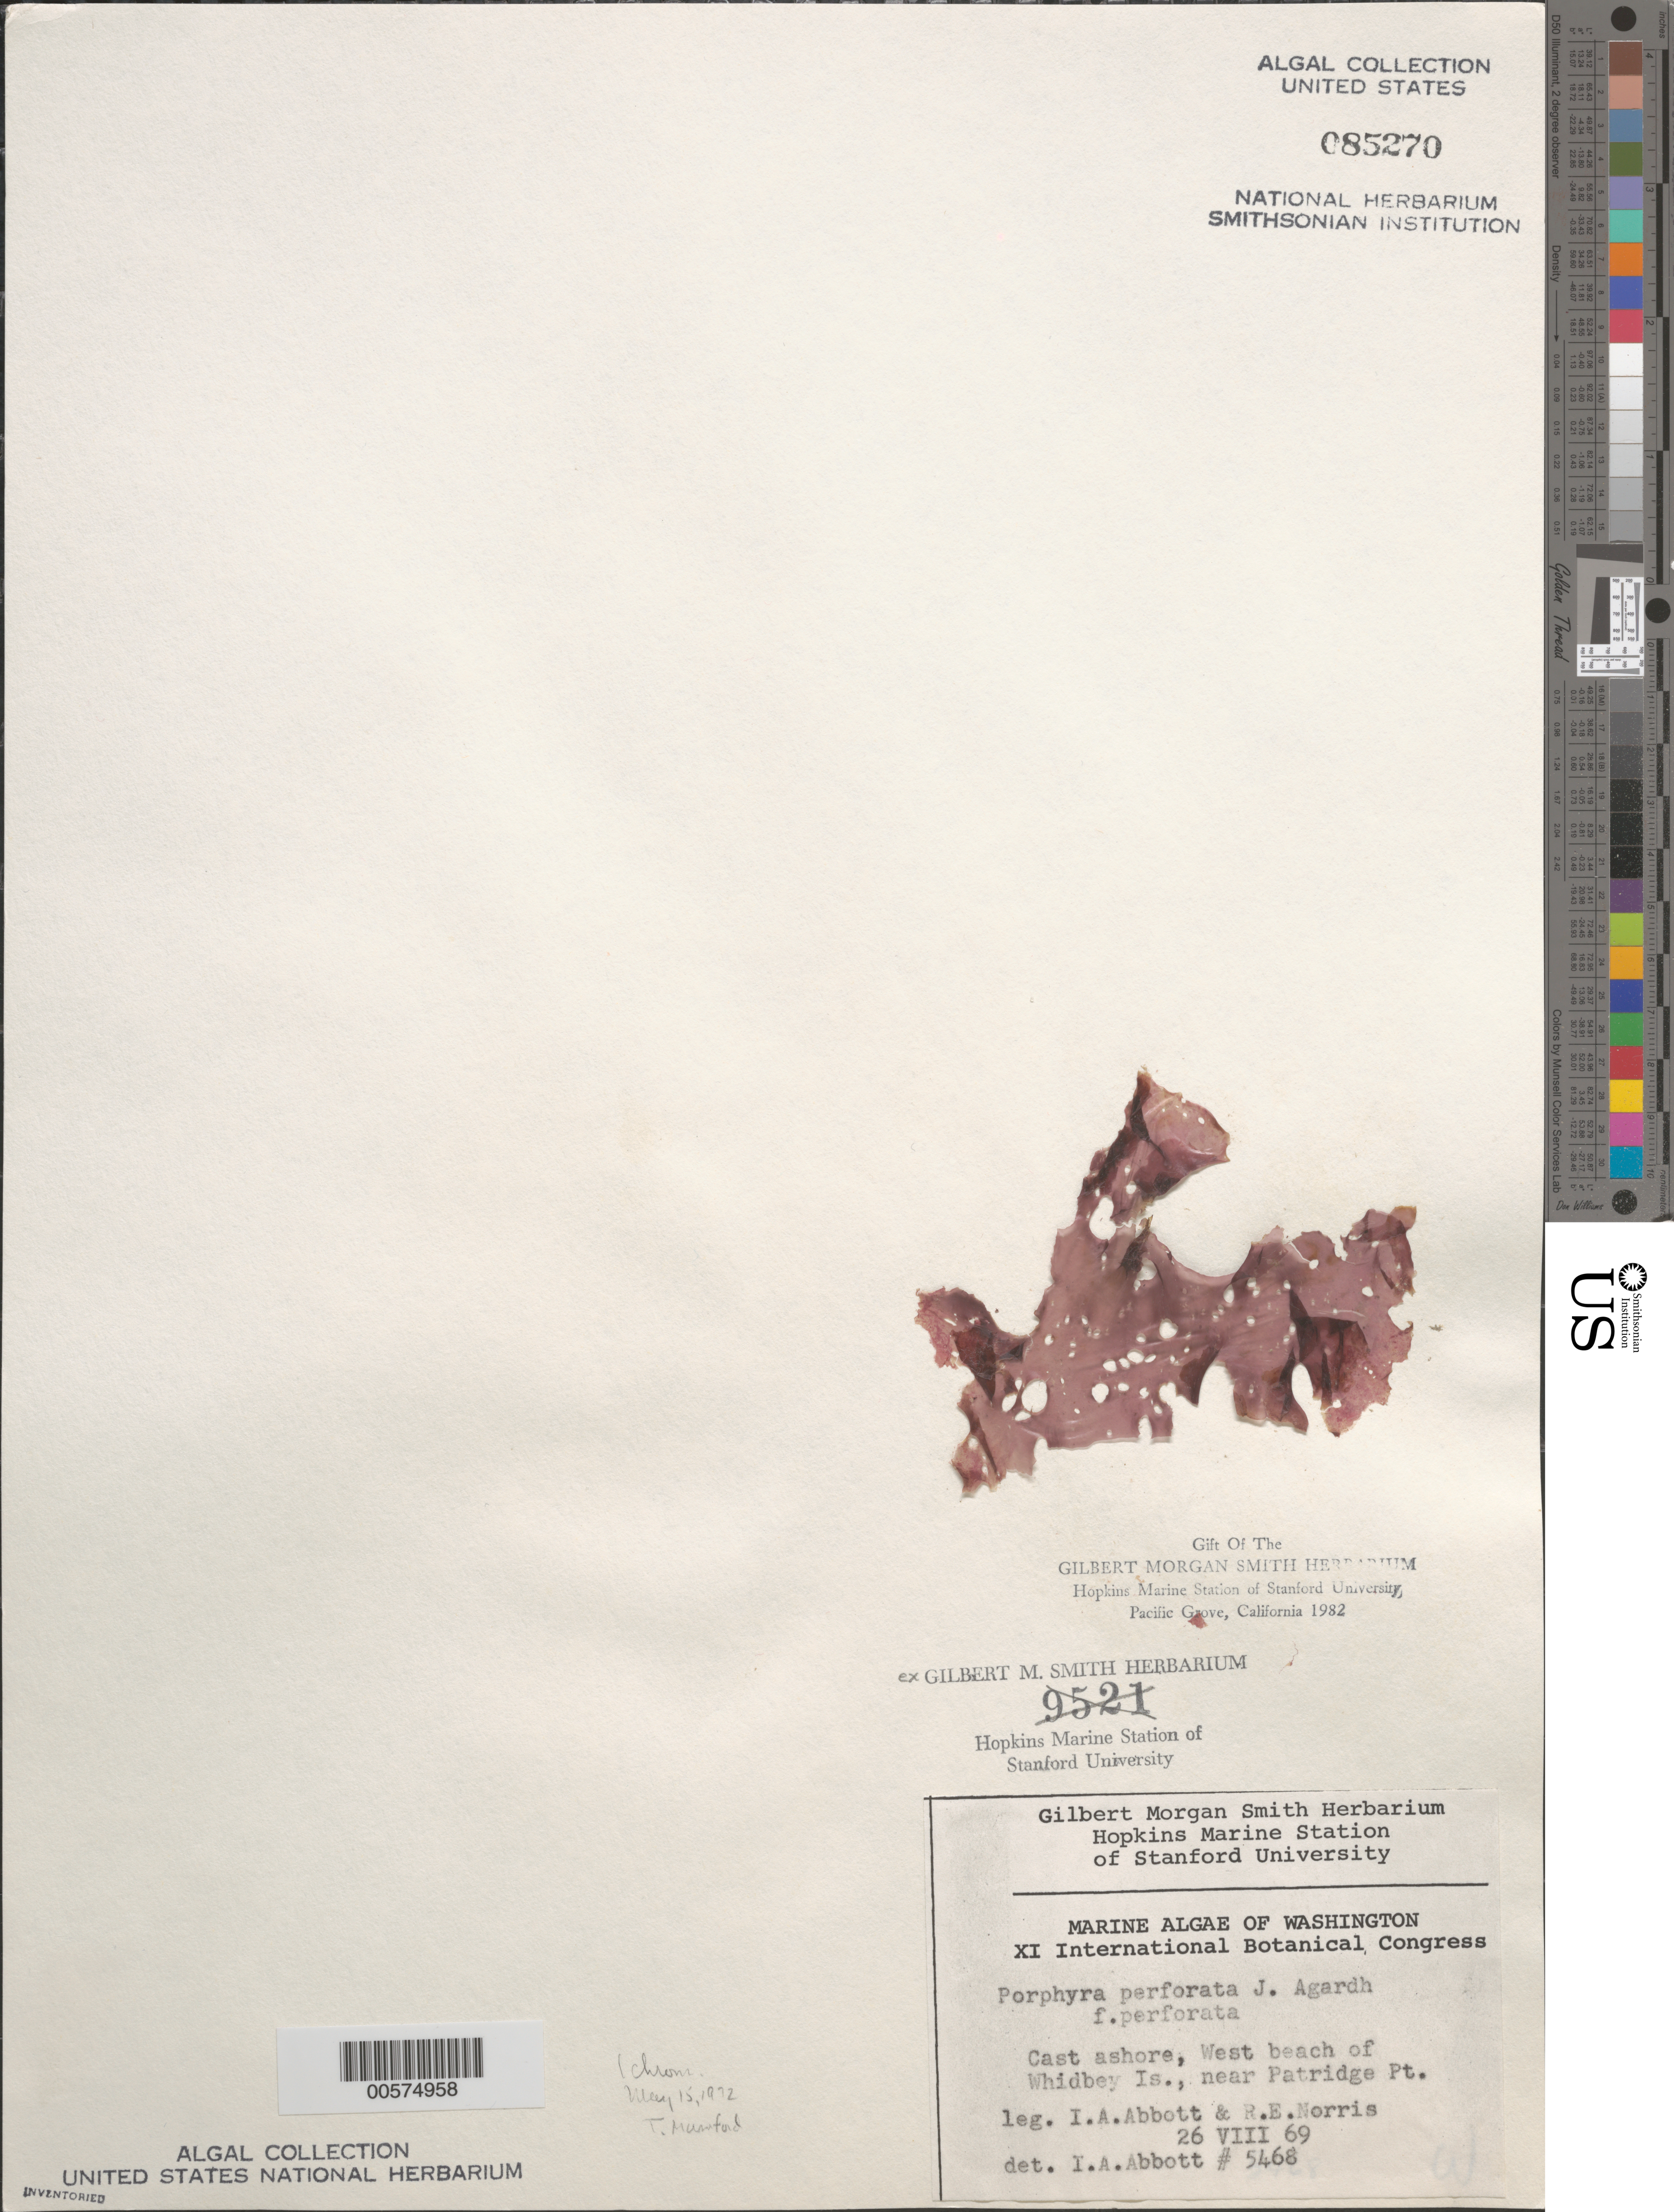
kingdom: Plantae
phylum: Rhodophyta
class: Bangiophyceae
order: Bangiales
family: Bangiaceae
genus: Pyropia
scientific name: Pyropia perforata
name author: (J. Agardh) S.C. Lindstrom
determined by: Algae name updating Project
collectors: I. A. Abbott & R. E. Norris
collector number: IAA 5468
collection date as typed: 26 Aug 1969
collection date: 1969-08-26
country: United States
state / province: Washington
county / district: Island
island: Whidbey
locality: West Beach near Partridge Point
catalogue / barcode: US 85270